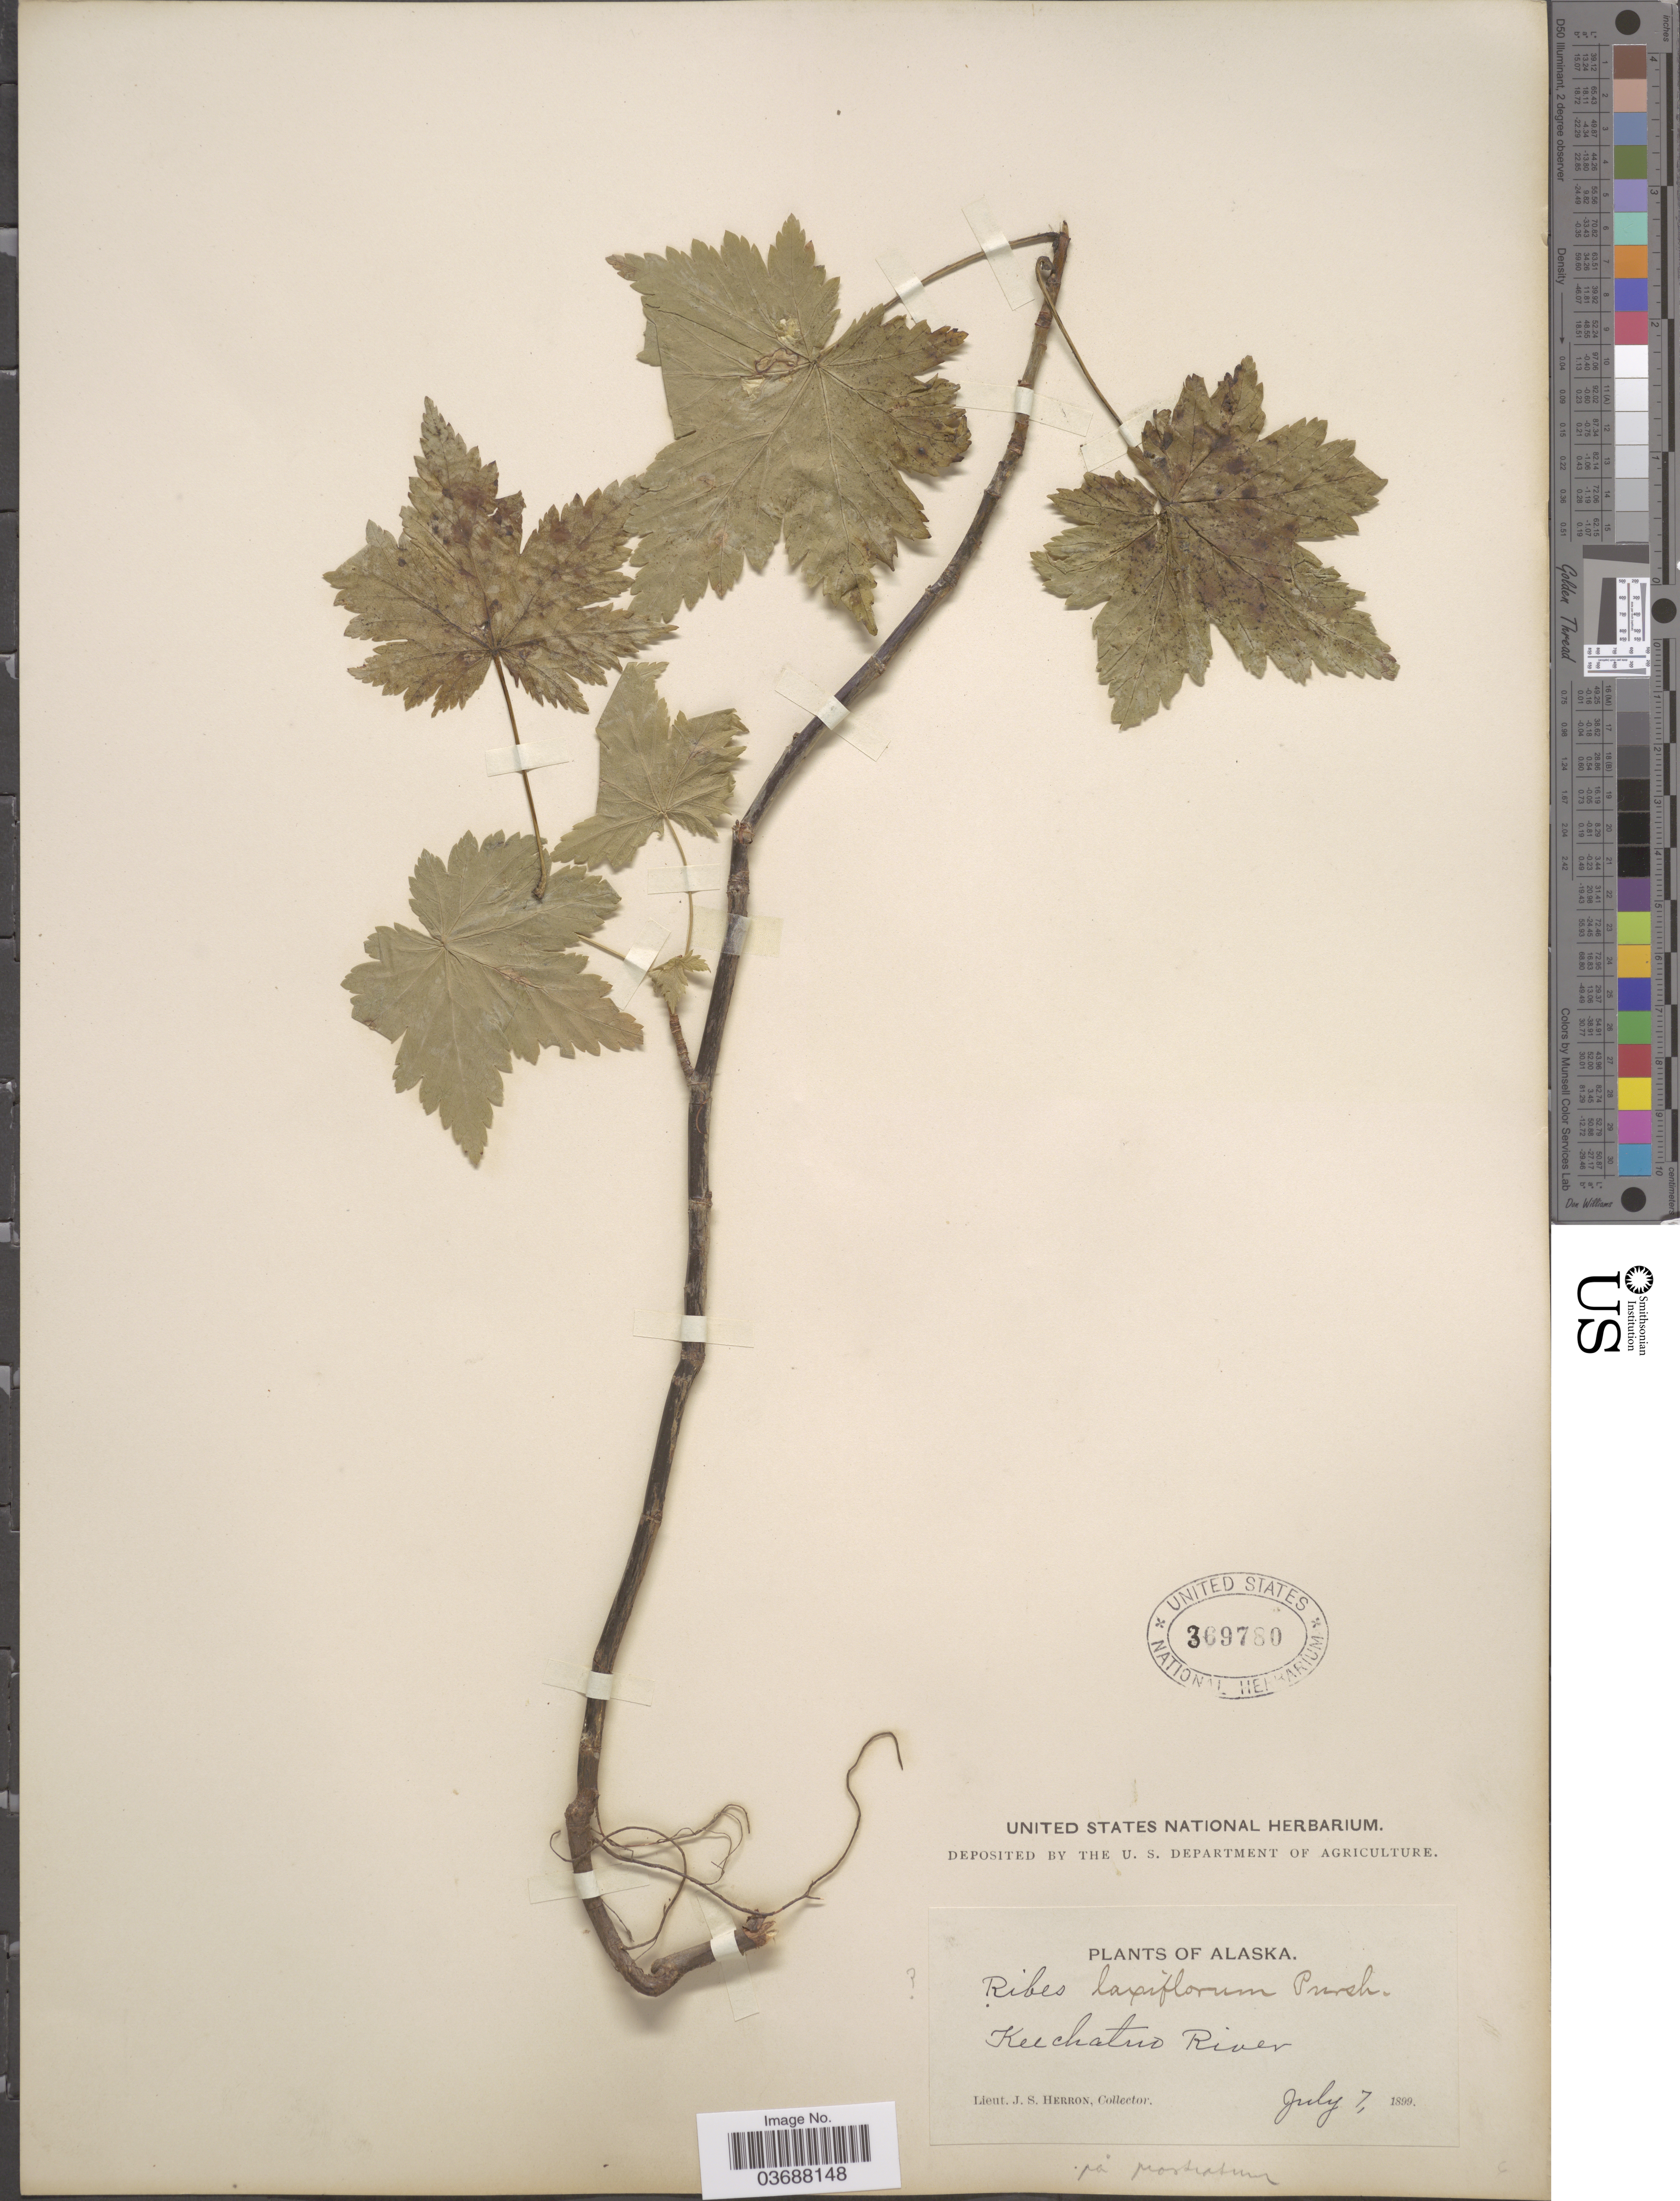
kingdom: Plantae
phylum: Tracheophyta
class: Magnoliopsida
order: Saxifragales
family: Grossulariaceae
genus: Ribes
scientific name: Ribes laxiflorum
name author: Pursh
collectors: J. Herron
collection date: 1899-07-07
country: United States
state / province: Alaska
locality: Keechatno River.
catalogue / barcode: US 369780